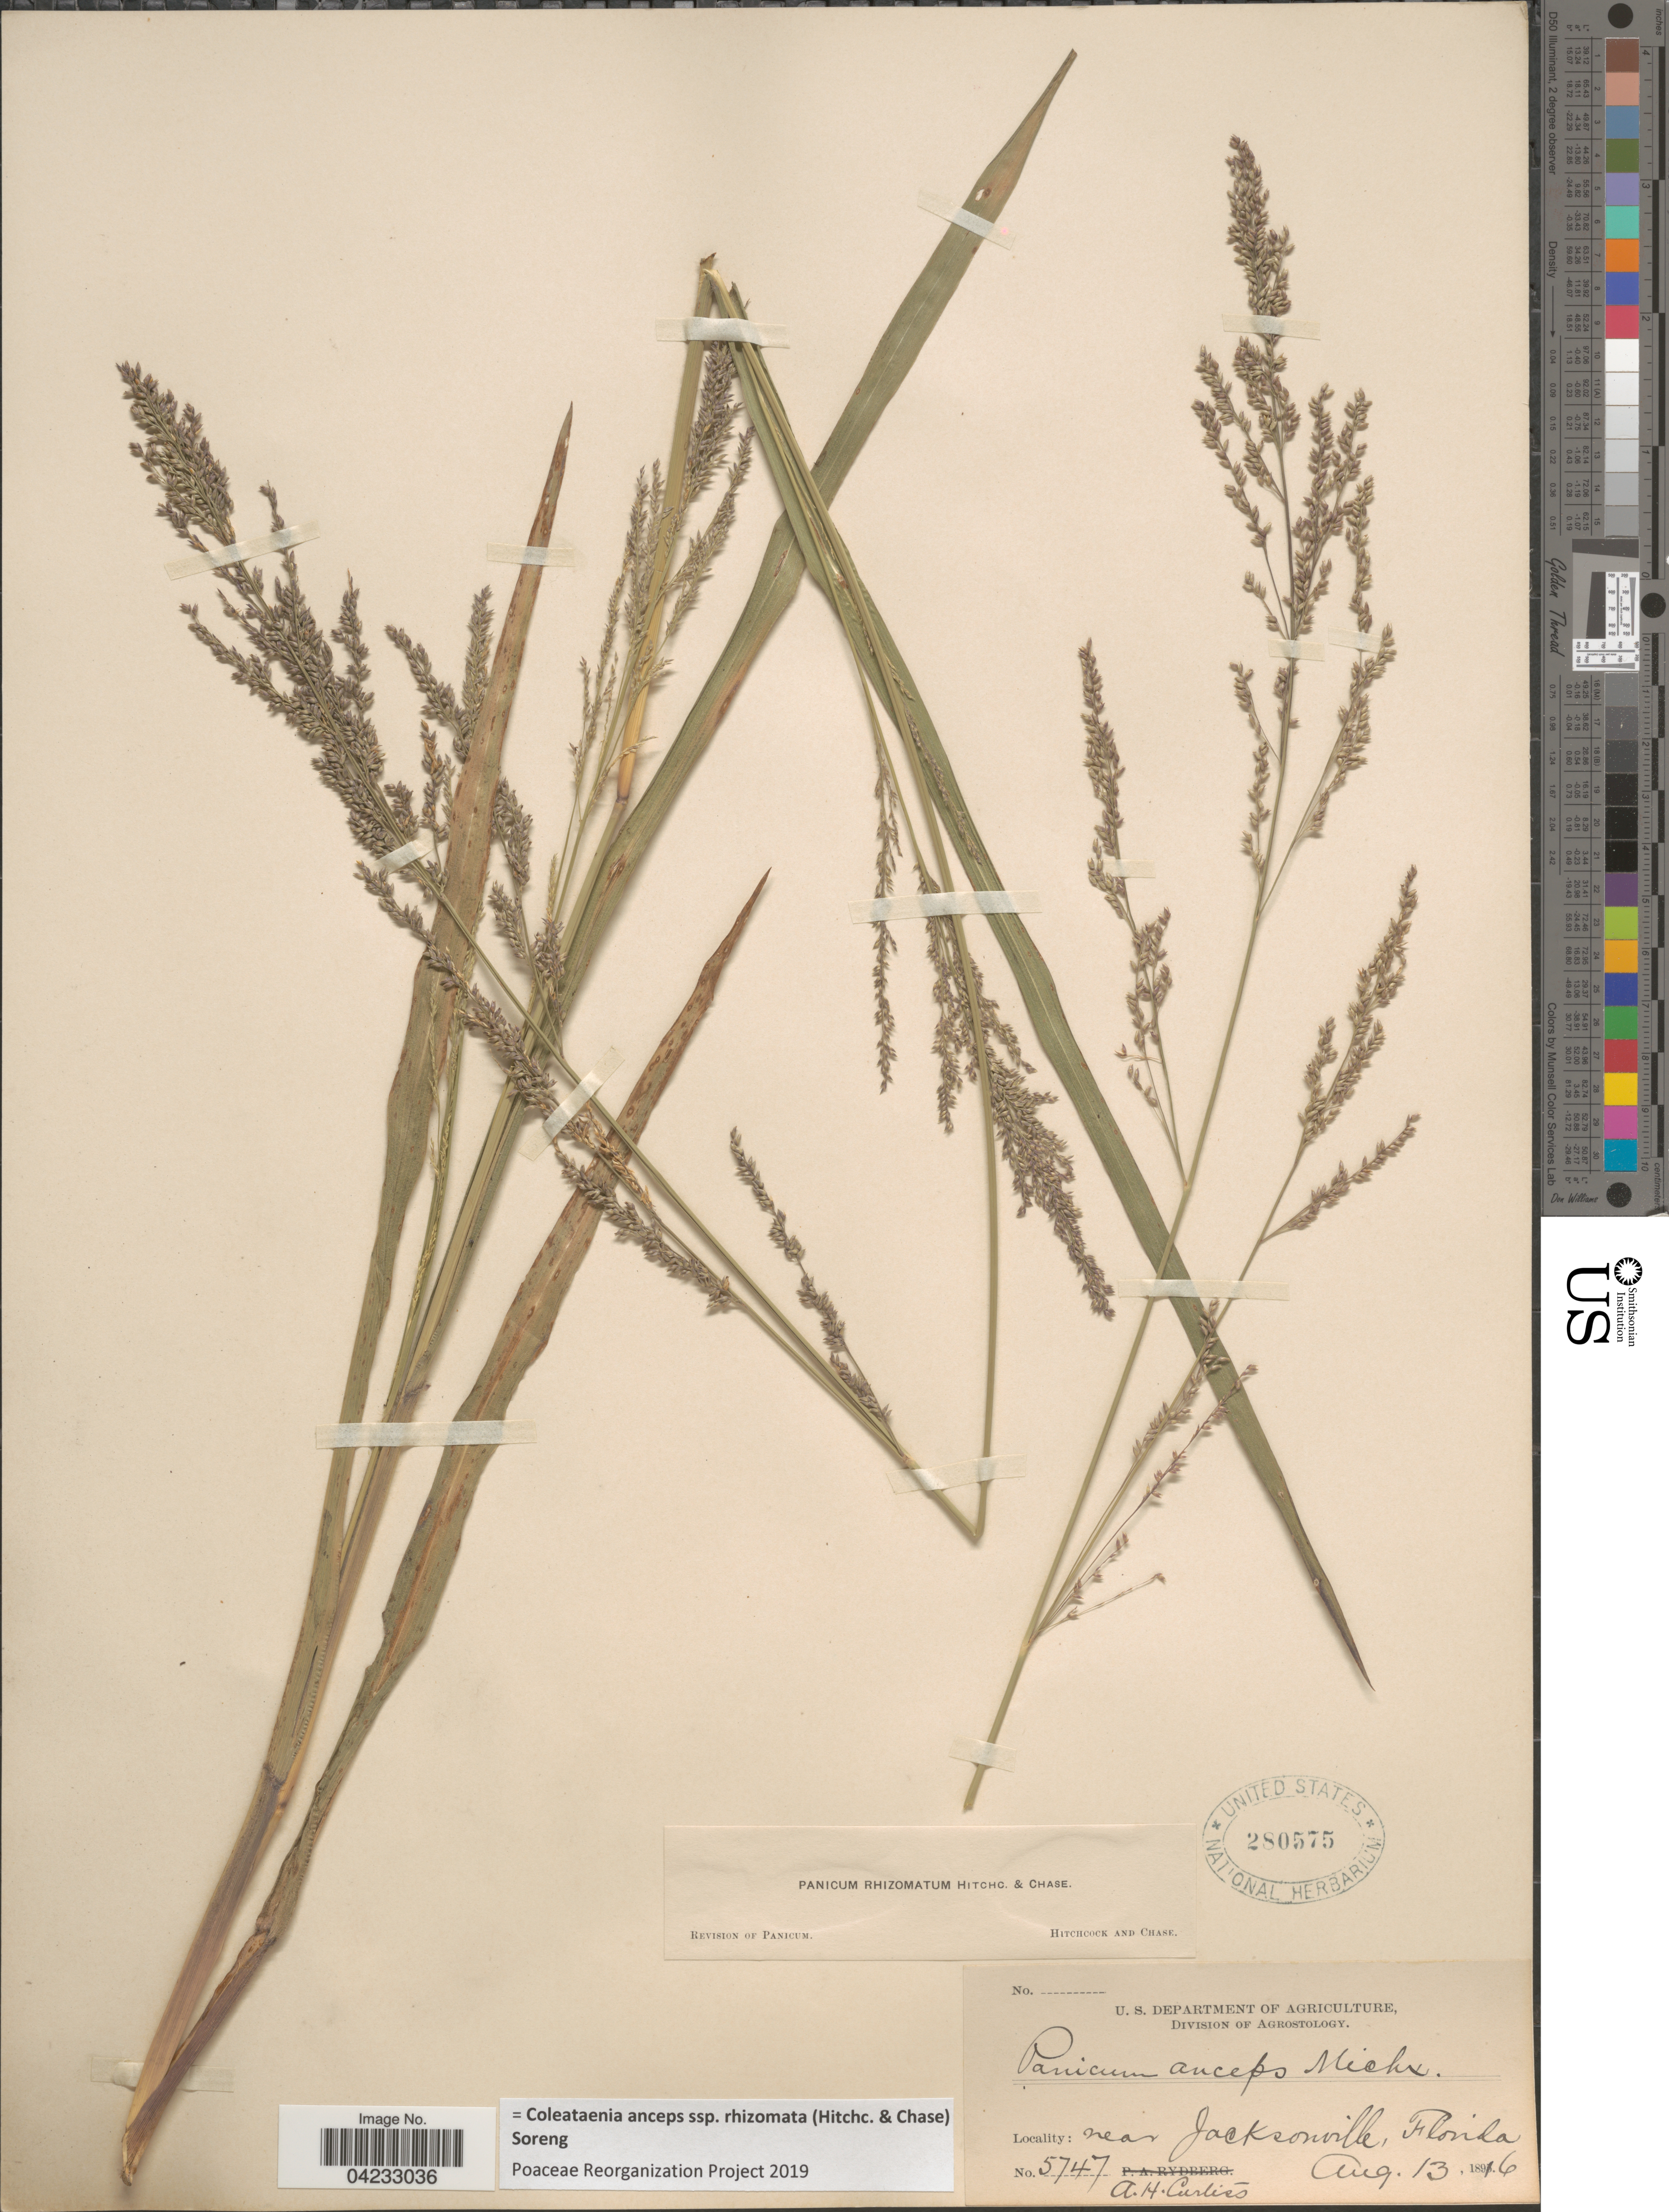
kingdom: Plantae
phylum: Tracheophyta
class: Liliopsida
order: Poales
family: Poaceae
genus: Coleataenia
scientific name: Coleataenia anceps subsp. rhizomata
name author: (Hitchc. & Chase) Soreng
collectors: A. H. Curtiss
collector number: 5747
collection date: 1896-08-13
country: United States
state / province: Florida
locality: Near Jacksonville.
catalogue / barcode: US 280575